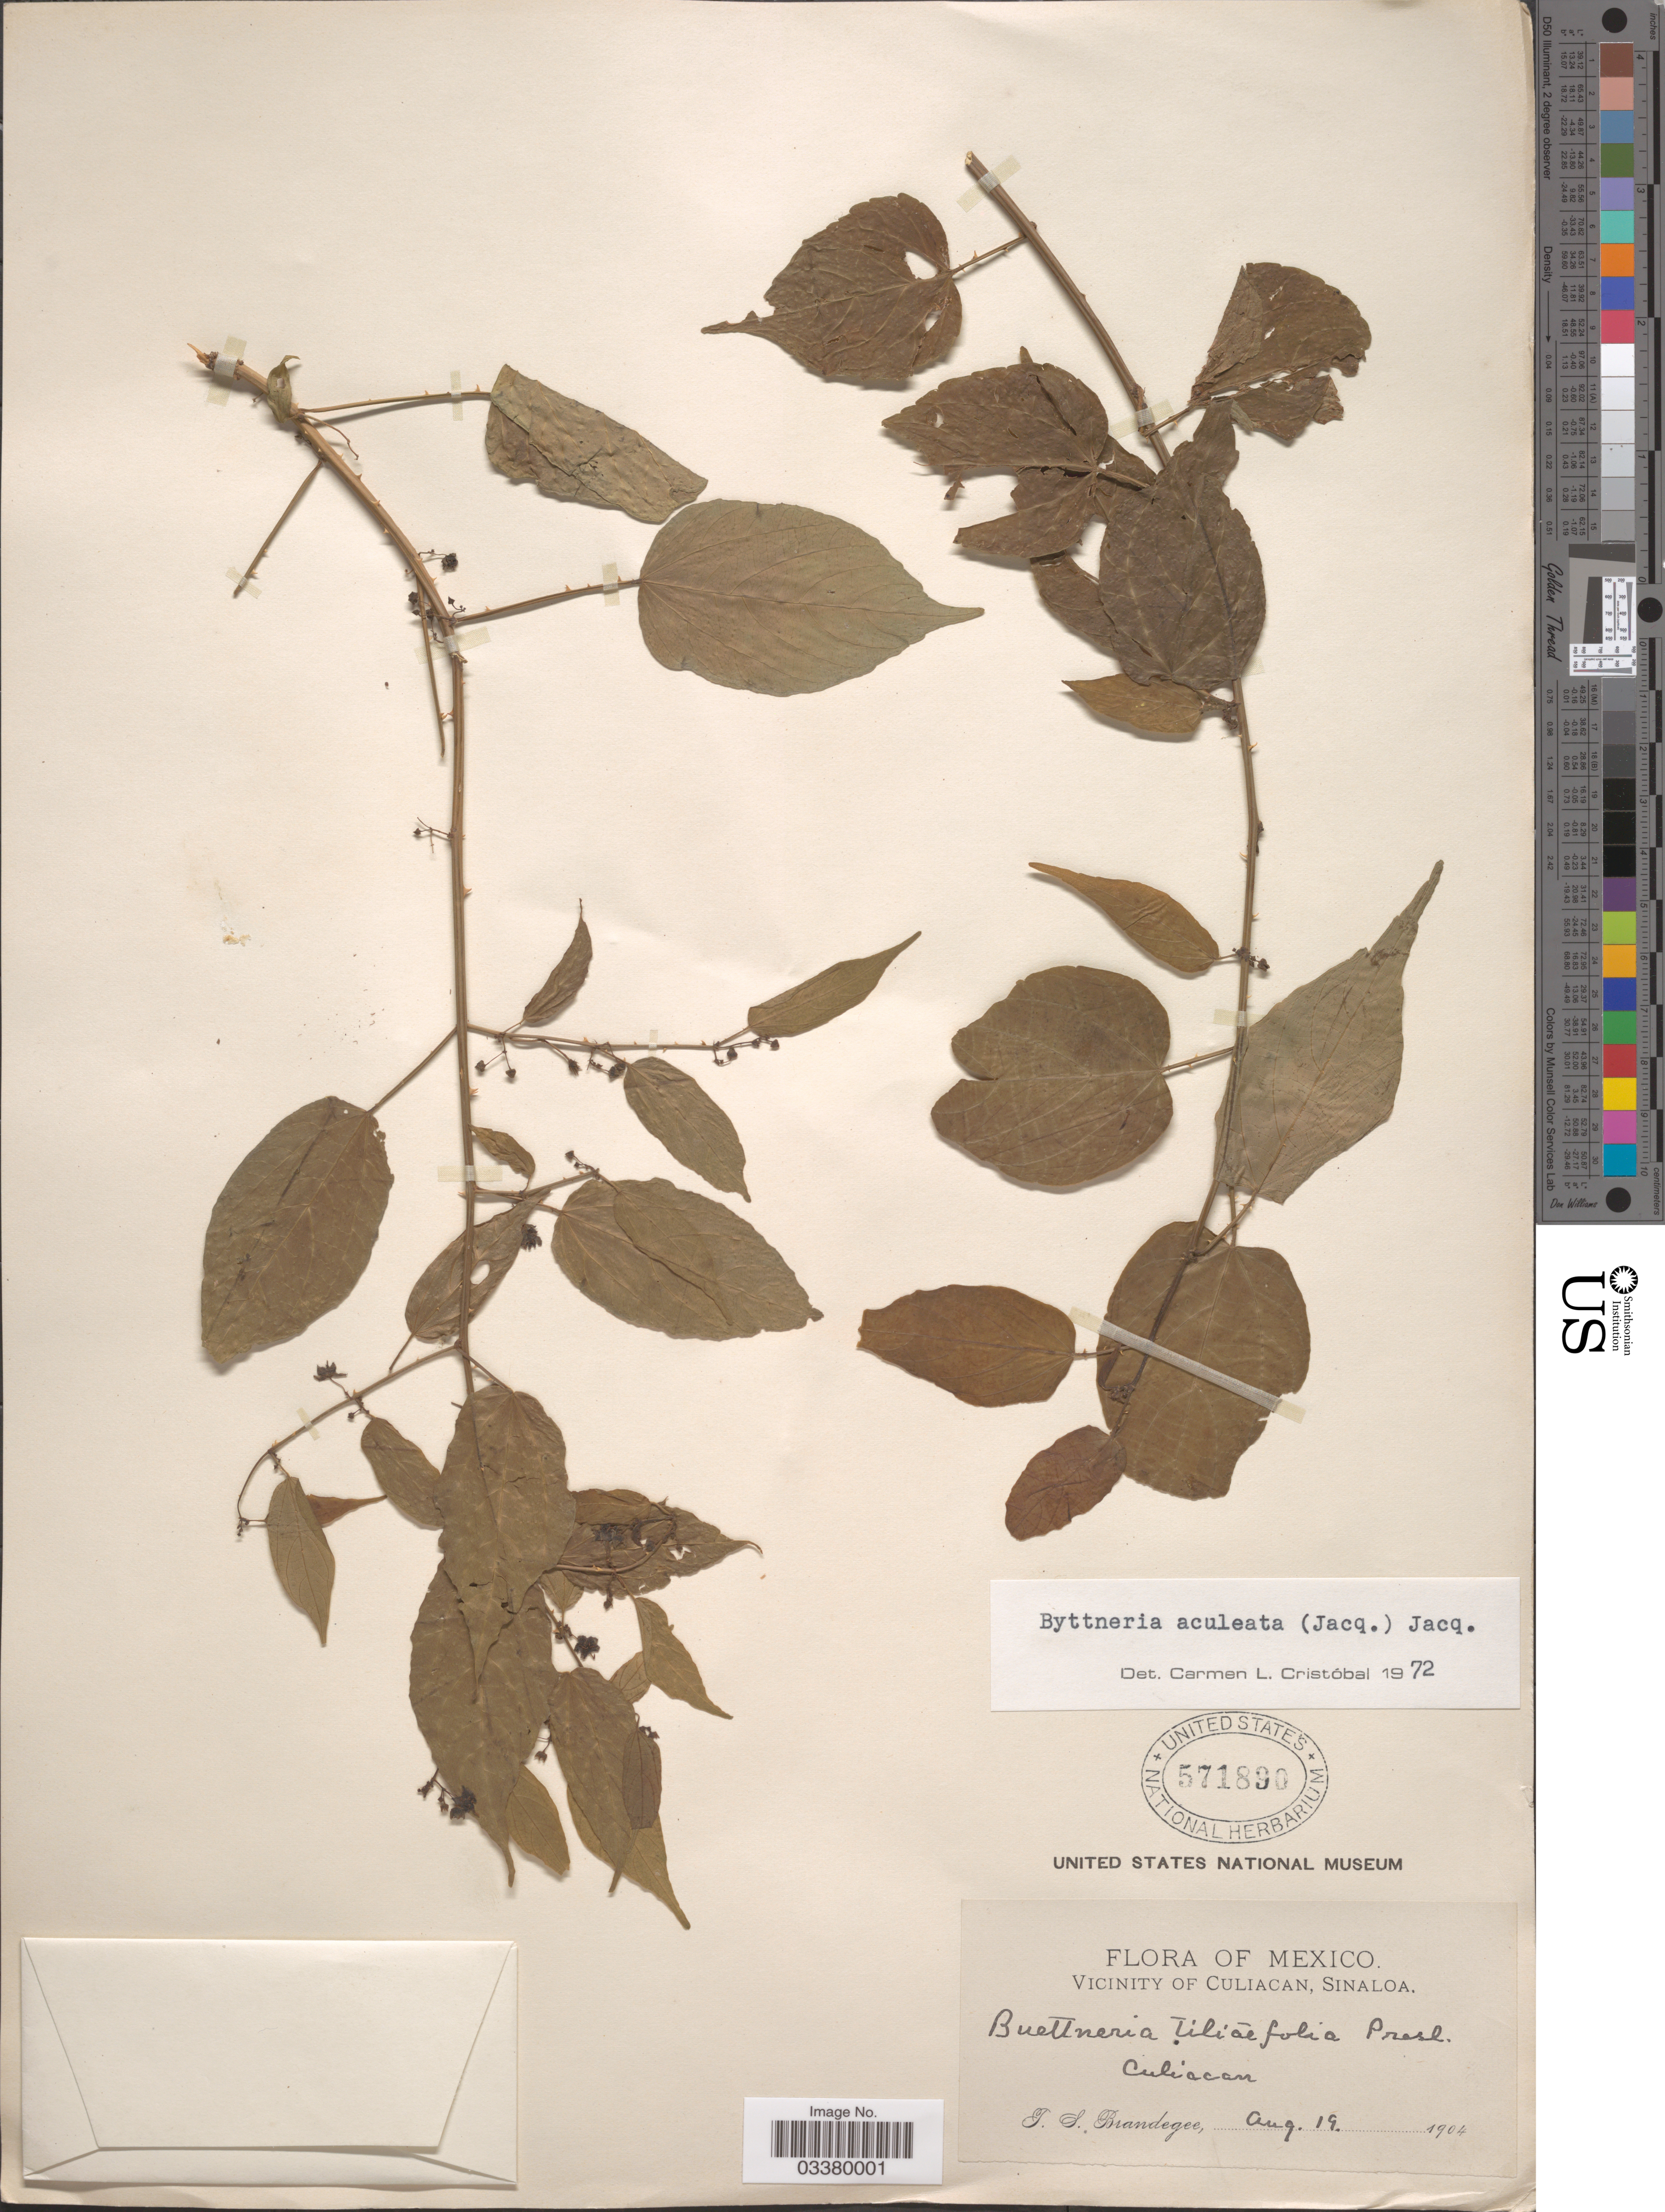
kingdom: Plantae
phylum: Tracheophyta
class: Magnoliopsida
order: Malvales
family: Malvaceae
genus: Byttneria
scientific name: Byttneria aculeata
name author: (Jacq.) Jacq.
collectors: T. S. Brandegee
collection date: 1904-08-19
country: Mexico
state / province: Sinaloa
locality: Vicinity of Culiacan. Culiacan.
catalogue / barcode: US 571890